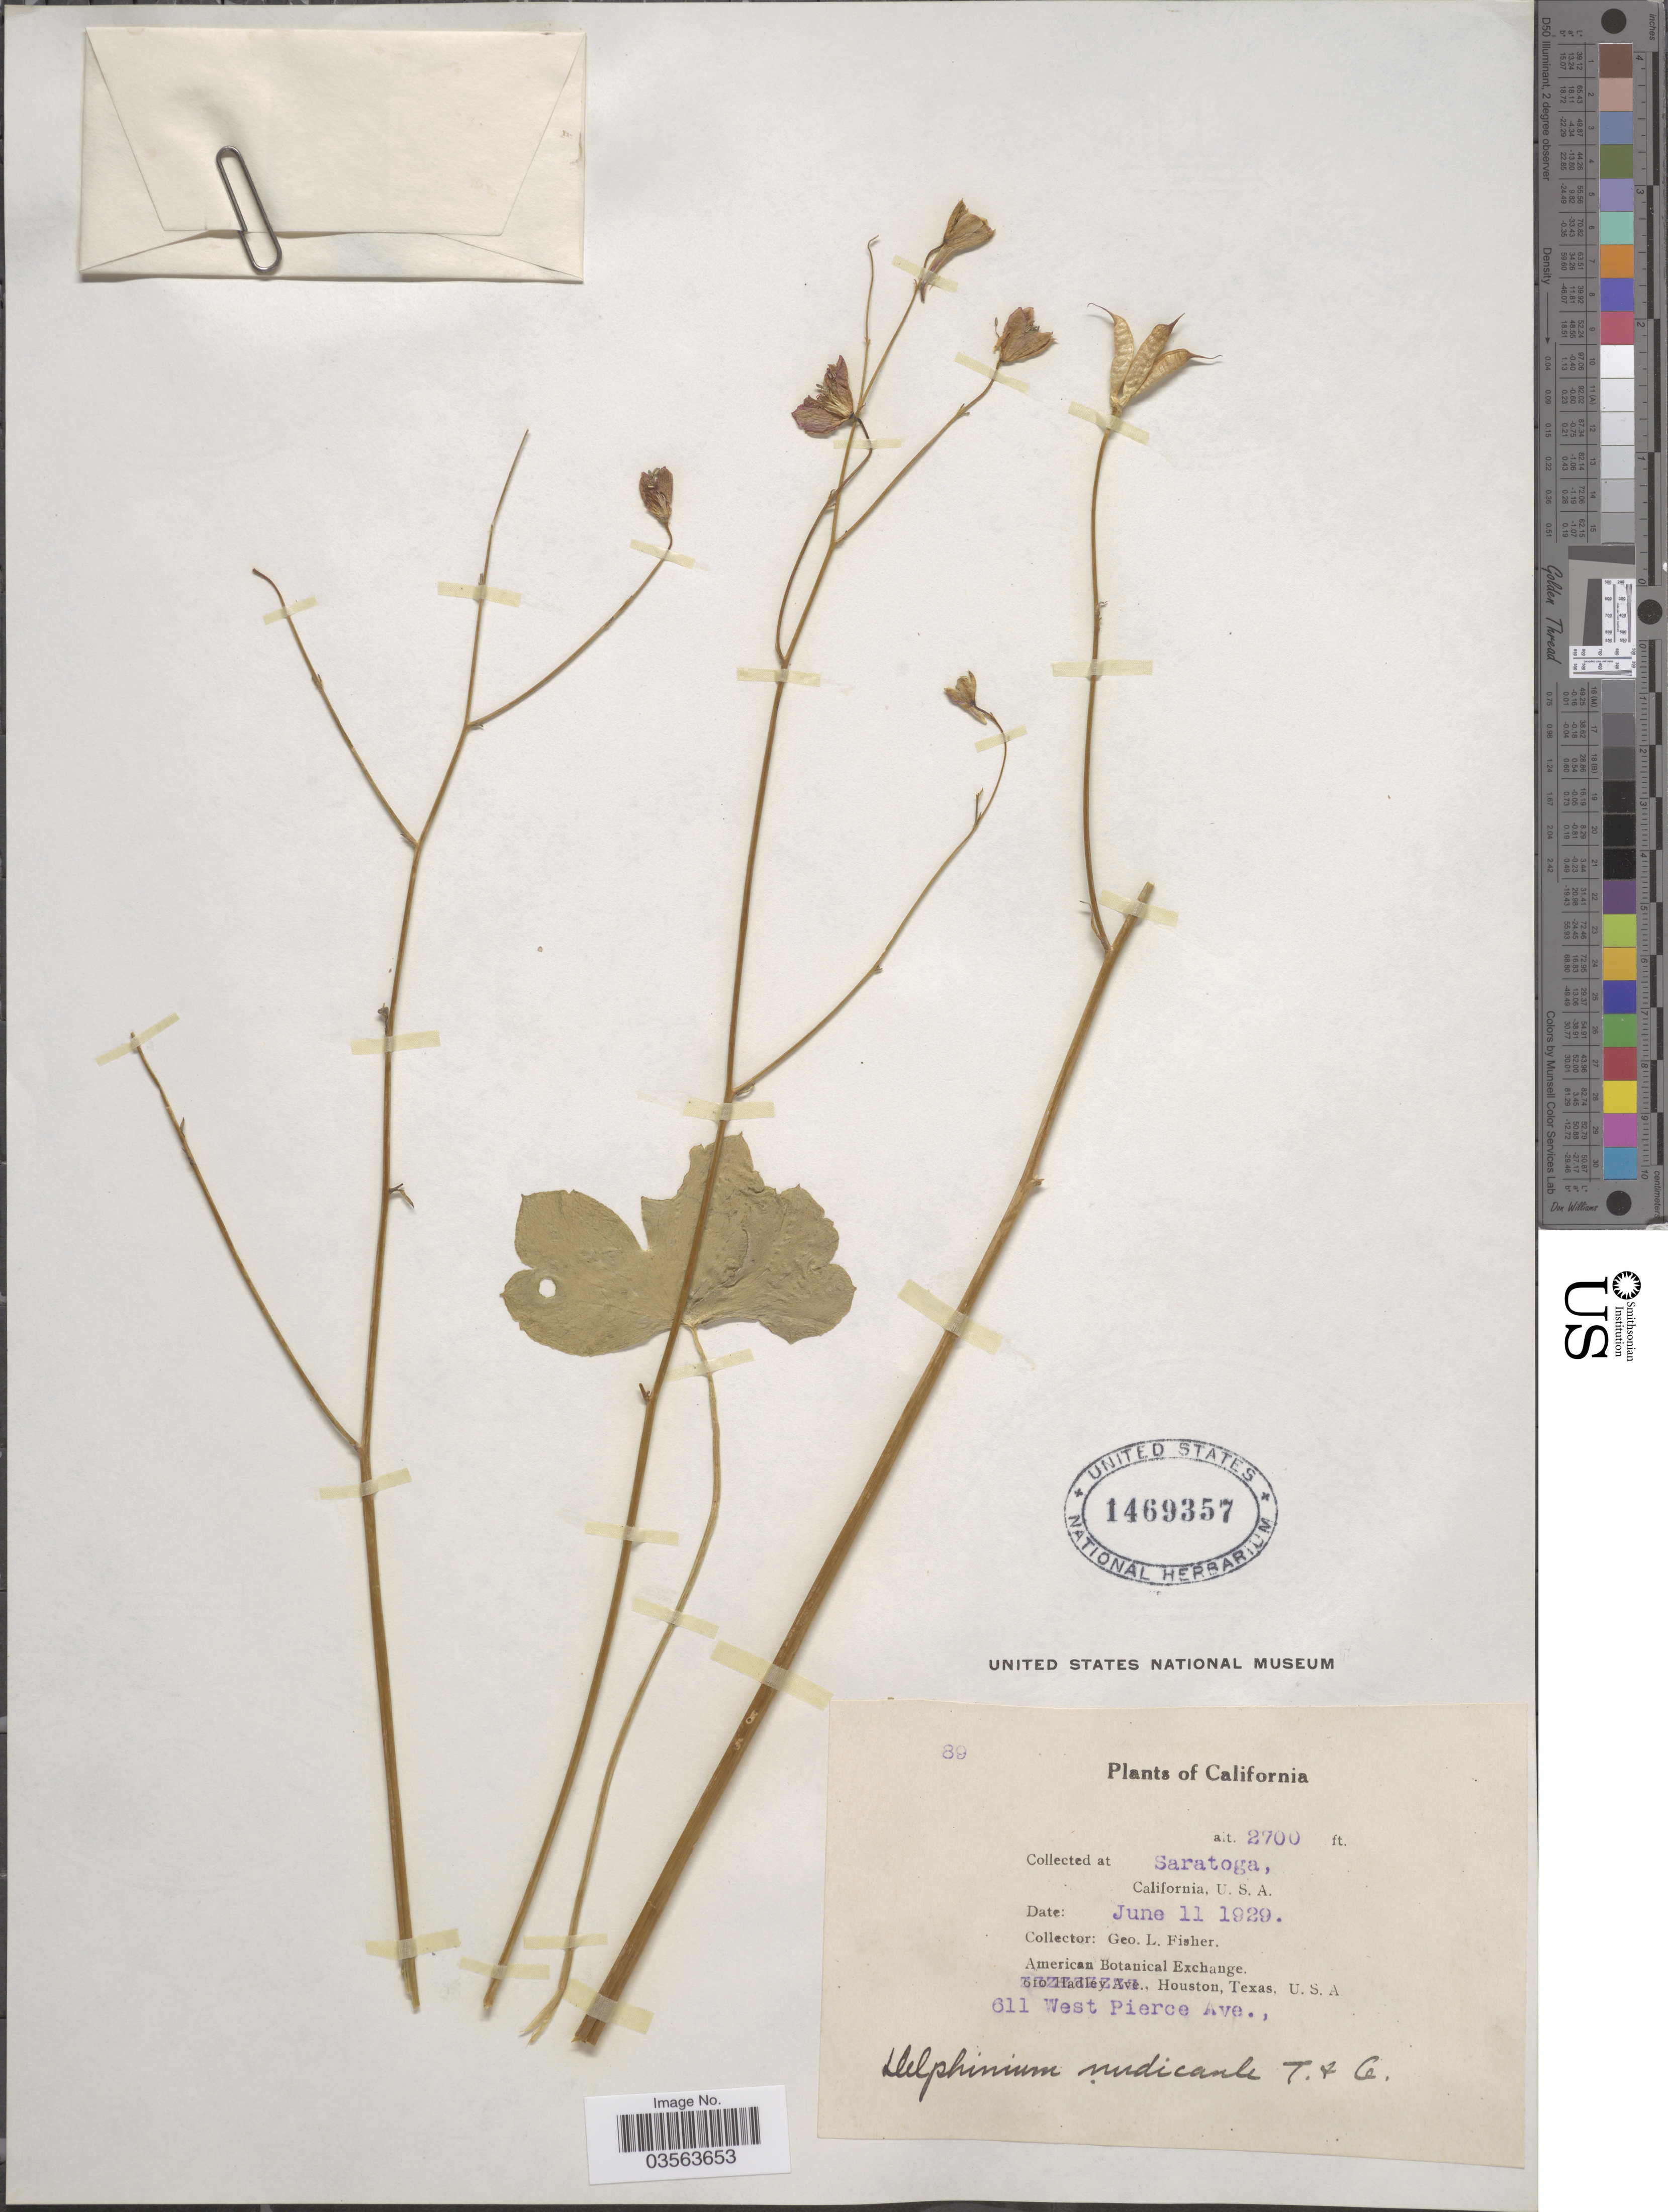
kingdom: Plantae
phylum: Tracheophyta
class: Magnoliopsida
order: Ranunculales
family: Ranunculaceae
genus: Delphinium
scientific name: Delphinium nudicaule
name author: Torr. & A. Gray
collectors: G. L. Fisher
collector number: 89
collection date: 1929-06-11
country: United States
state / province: California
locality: Saratoga.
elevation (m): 823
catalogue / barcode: US 1469357